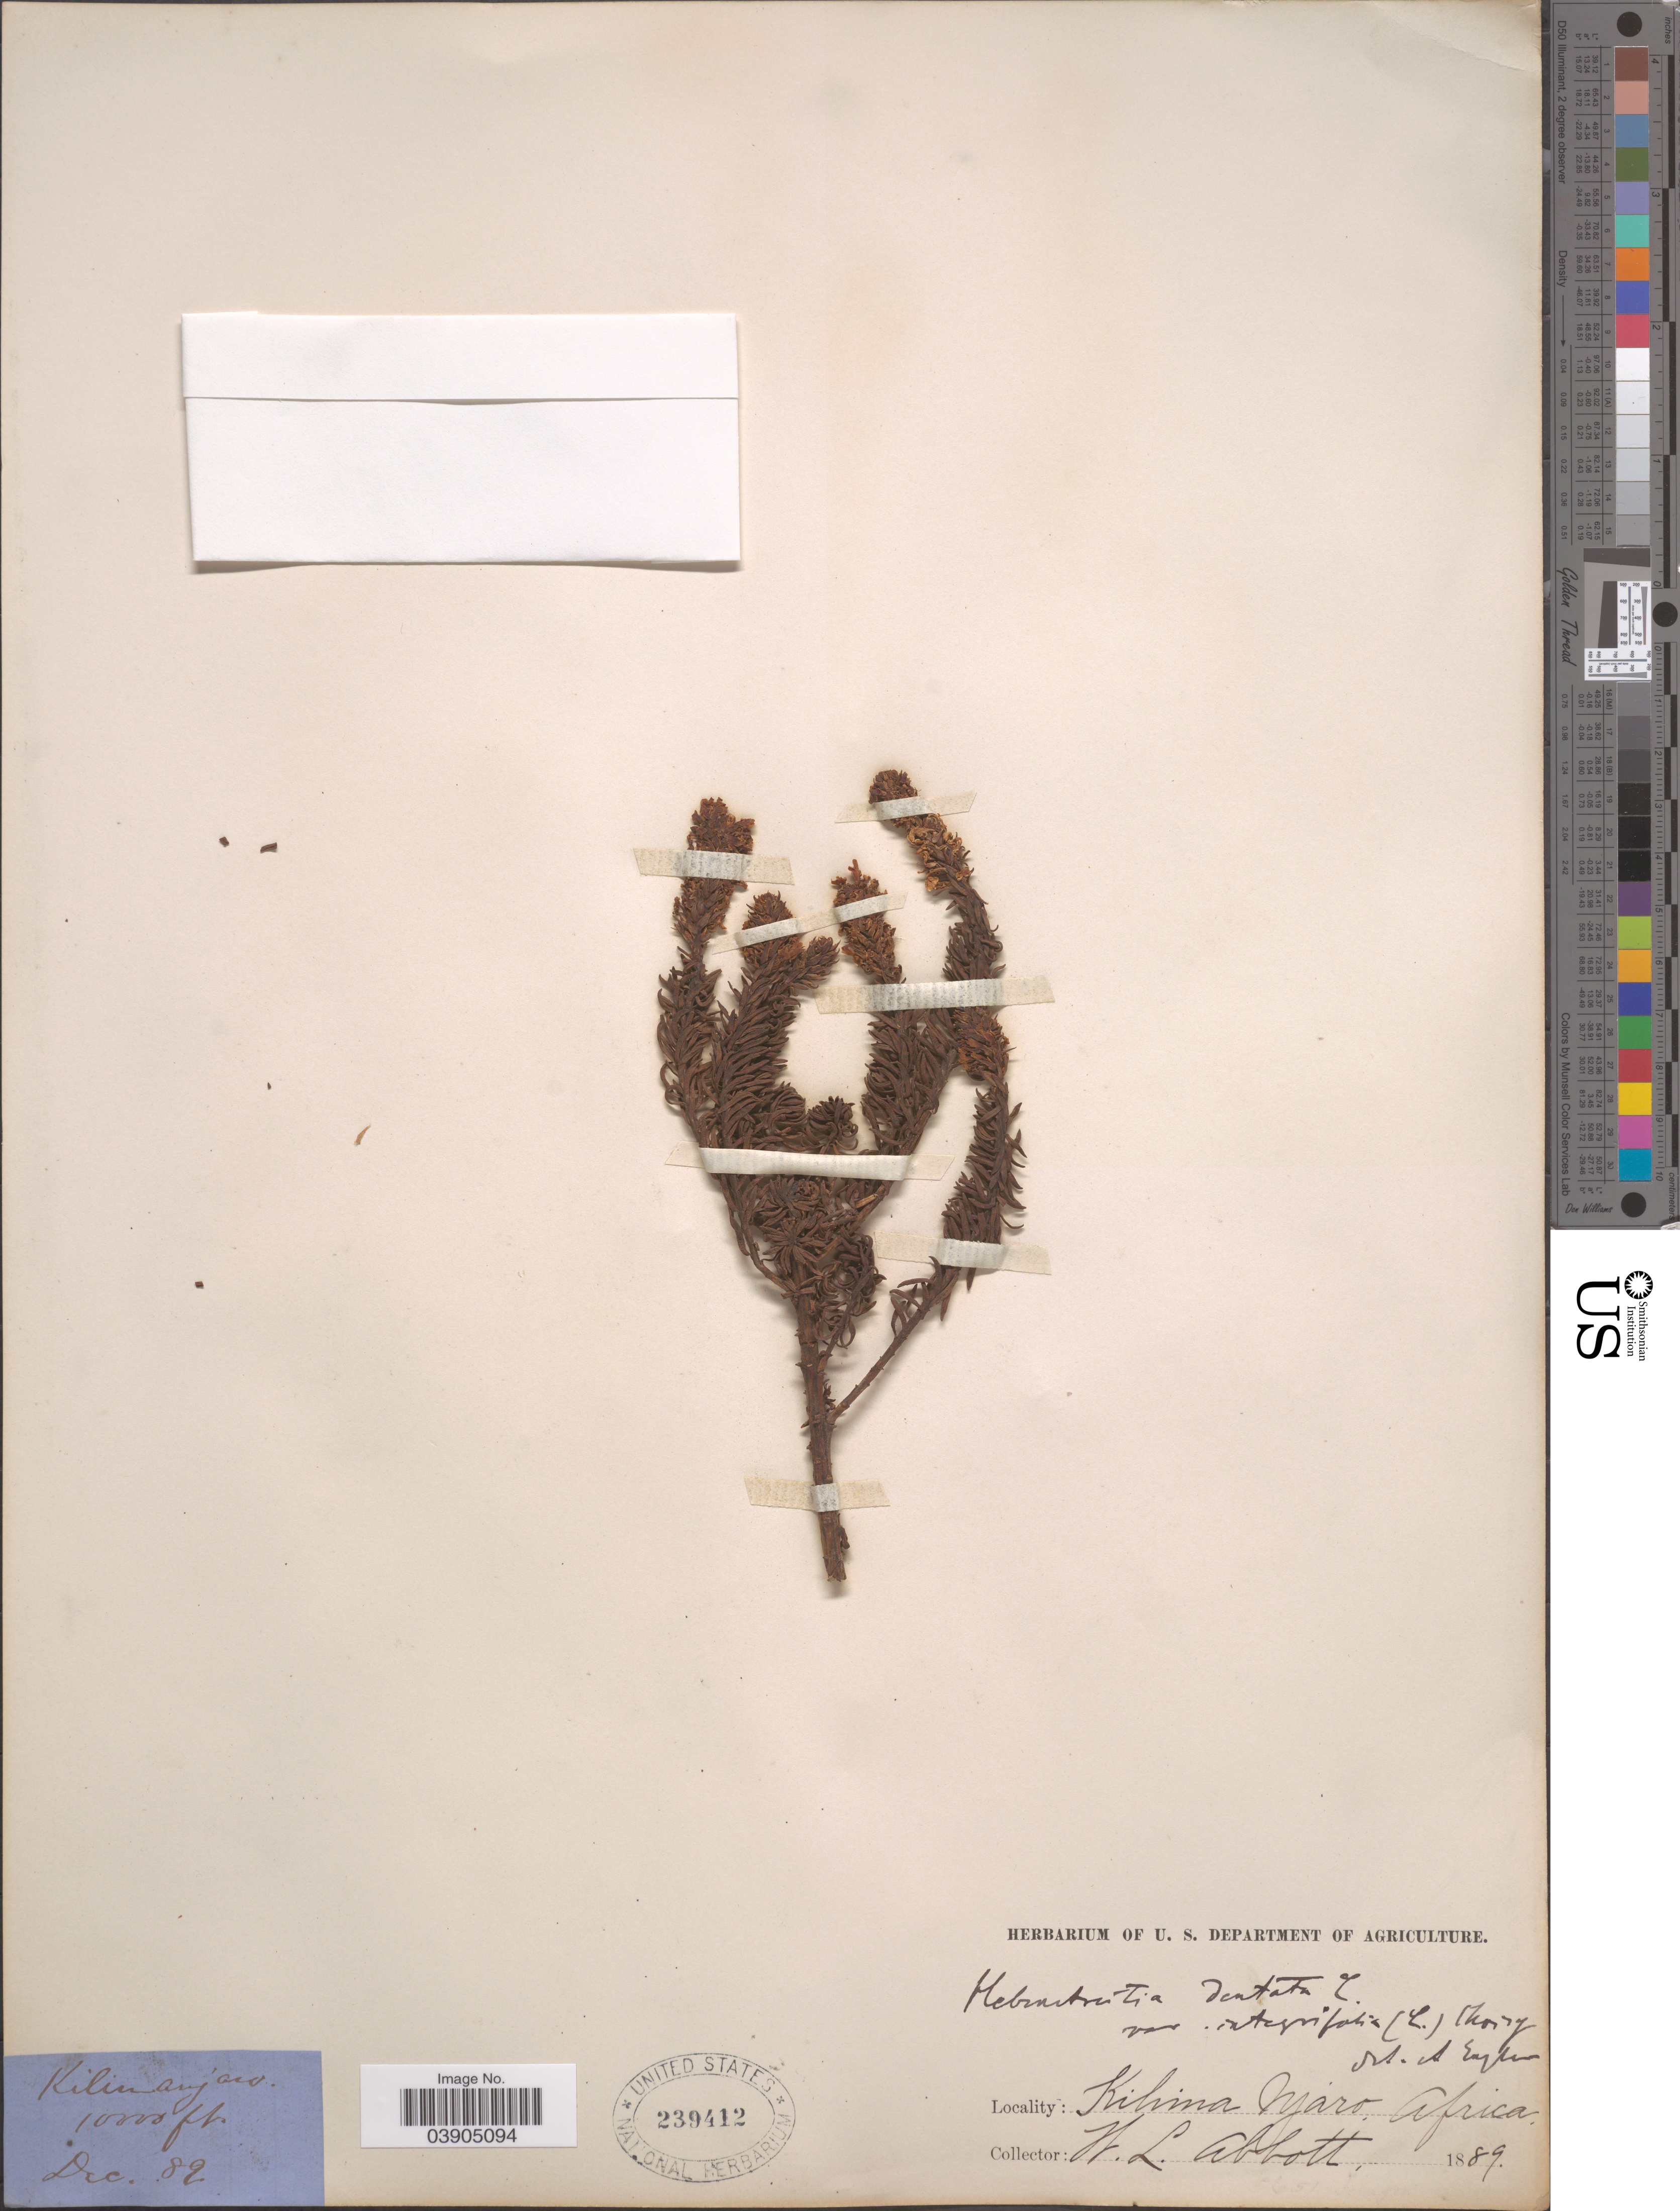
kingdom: Plantae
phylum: Tracheophyta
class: Magnoliopsida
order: Lamiales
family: Scrophulariaceae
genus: Hebenstretia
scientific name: Hebenstretia dentata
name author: L.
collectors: W. L. Abbott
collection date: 1889-12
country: Tanzania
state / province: Kilimanjaro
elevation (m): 3048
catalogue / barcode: US 239412